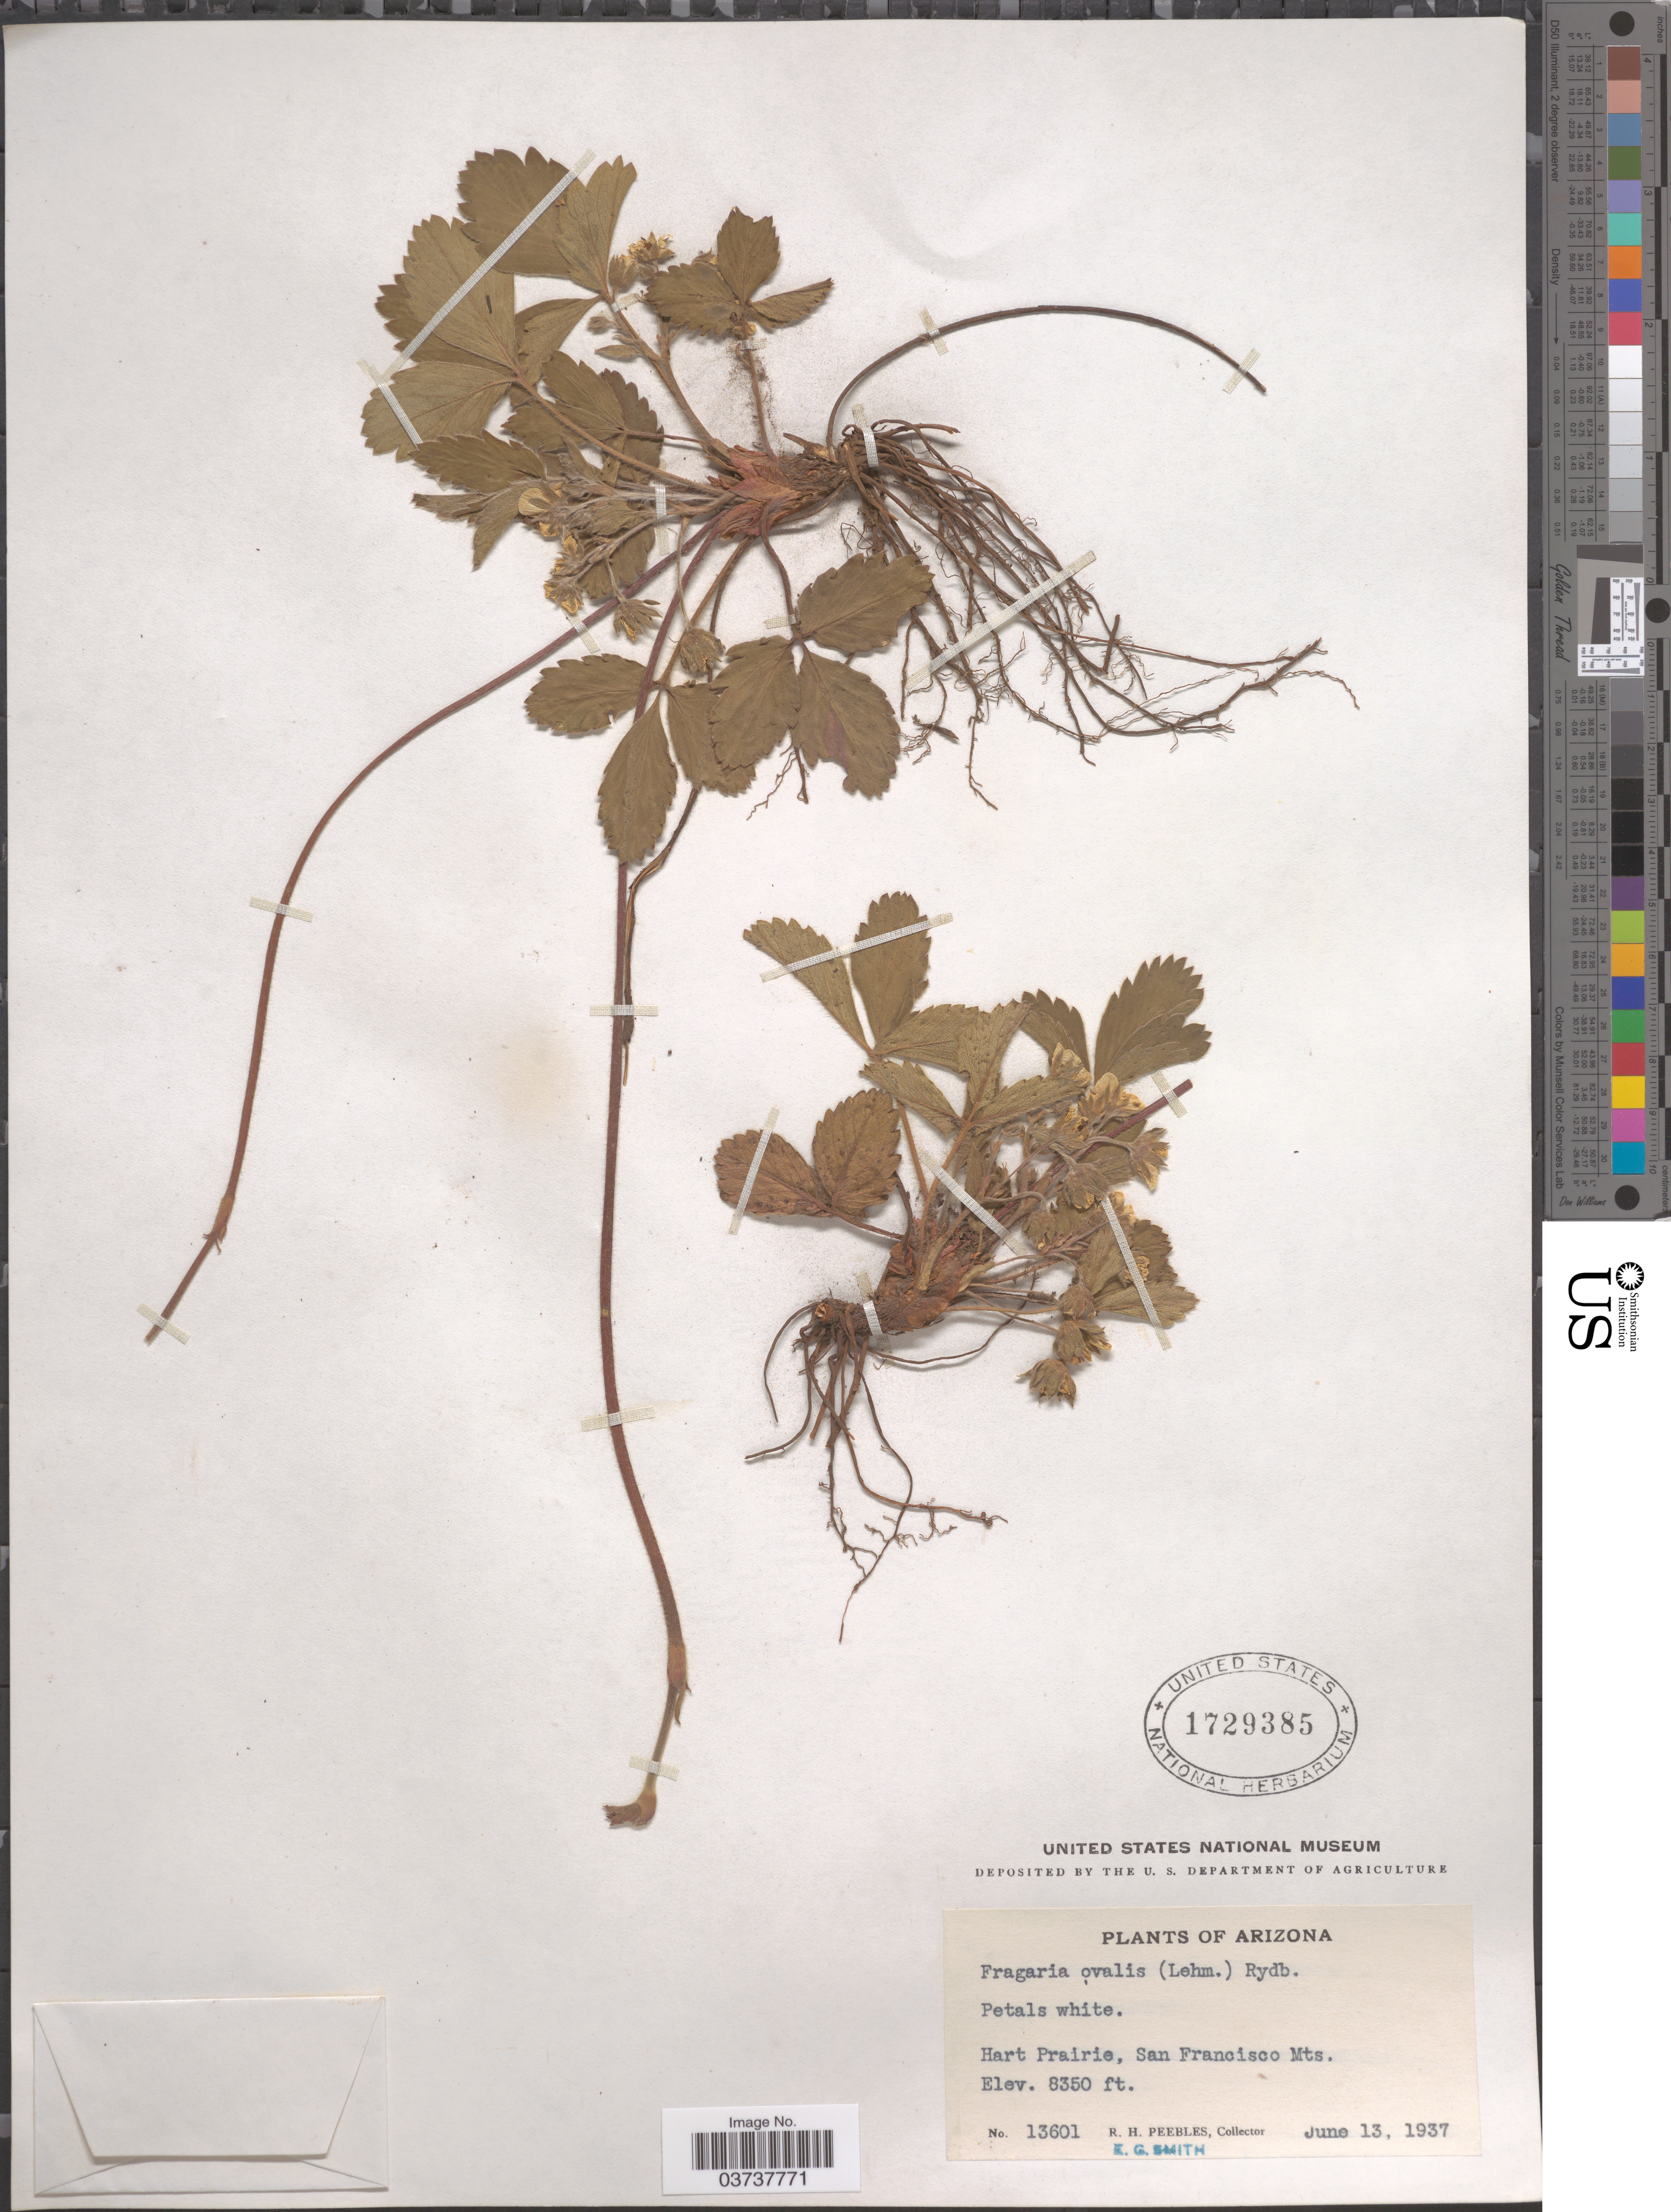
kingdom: Plantae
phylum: Tracheophyta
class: Magnoliopsida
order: Rosales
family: Rosaceae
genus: Fragaria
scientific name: Fragaria virginiana subsp. glauca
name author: (S. Watson) Staudt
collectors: R. H. Peebles & E. G. Smith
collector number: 13601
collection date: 1937-06-13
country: United States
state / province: Arizona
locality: Hart Prairie, San Francisco Mts.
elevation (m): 2545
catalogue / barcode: US 1729385